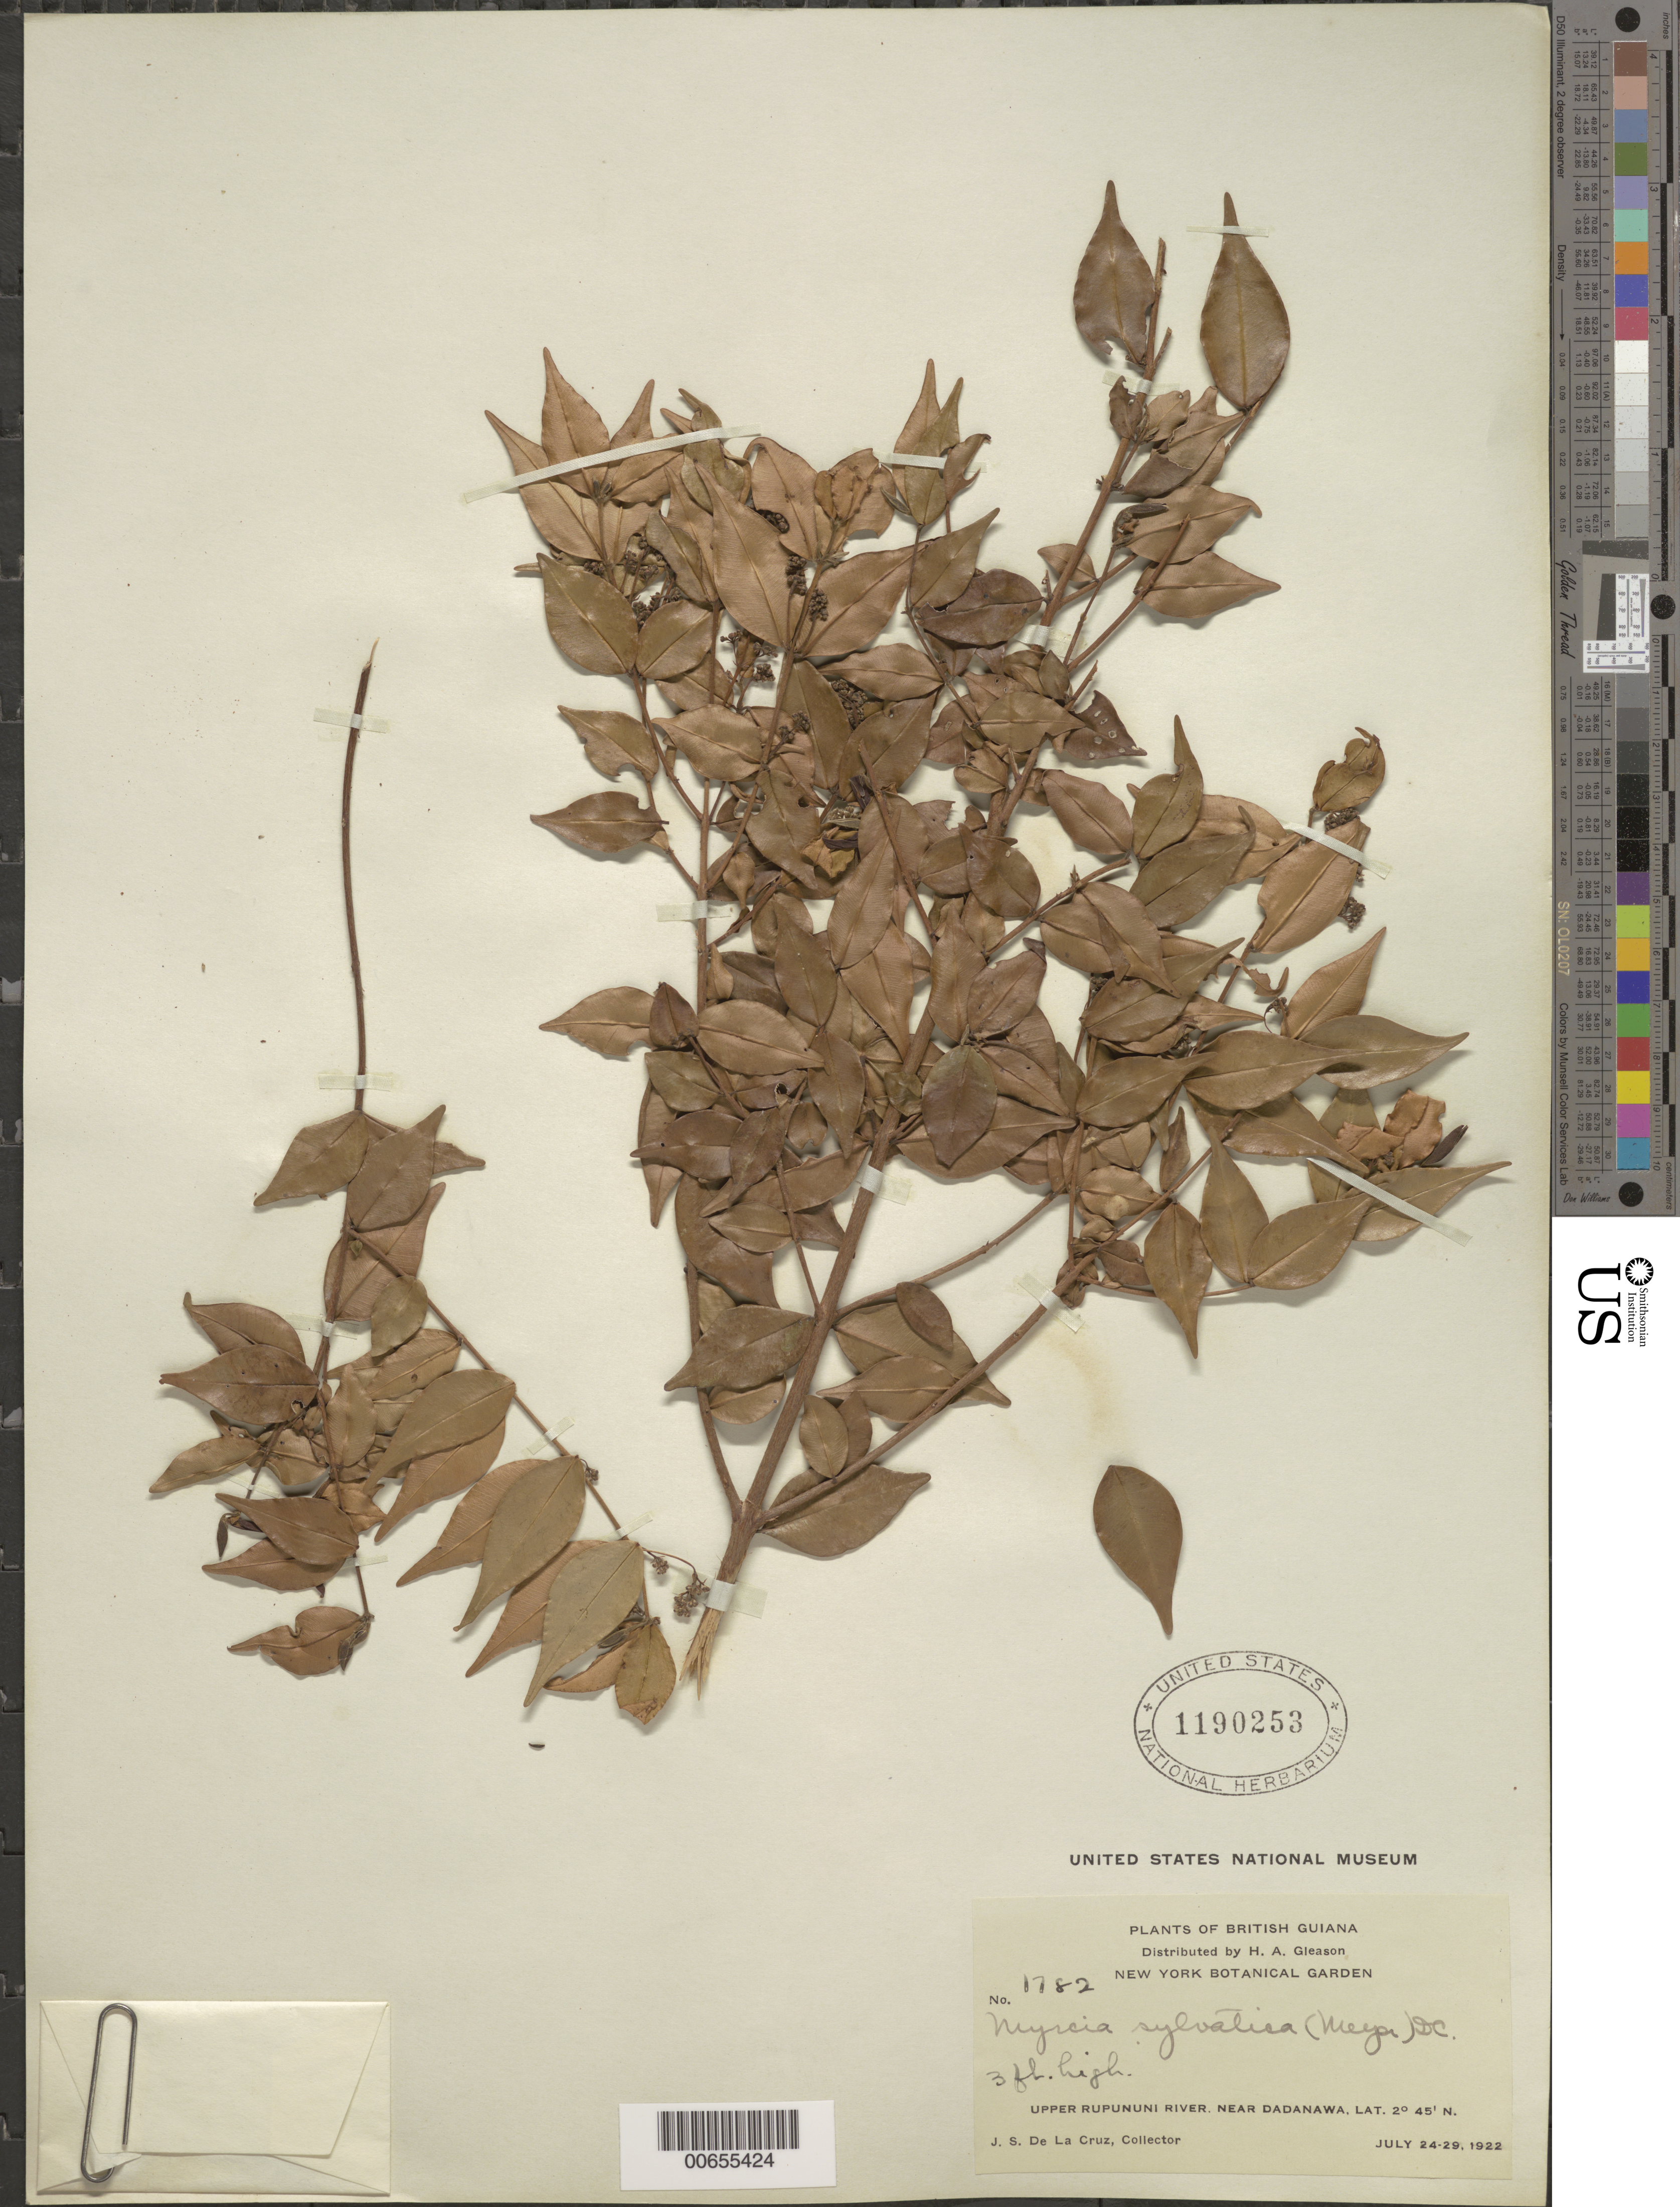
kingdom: Plantae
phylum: Tracheophyta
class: Magnoliopsida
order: Myrtales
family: Myrtaceae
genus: Myrcia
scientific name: Myrcia sylvatica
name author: (G. Mey.) DC.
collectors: J. S. de la Cruz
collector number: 1782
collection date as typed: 24-Jul-22 to 29-Jul-22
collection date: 1922-07-24/1922-07-29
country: Guyana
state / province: U. Takutu-U. Essequibo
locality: Dadanawa, near, upper Rupununi R.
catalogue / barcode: US 1190253